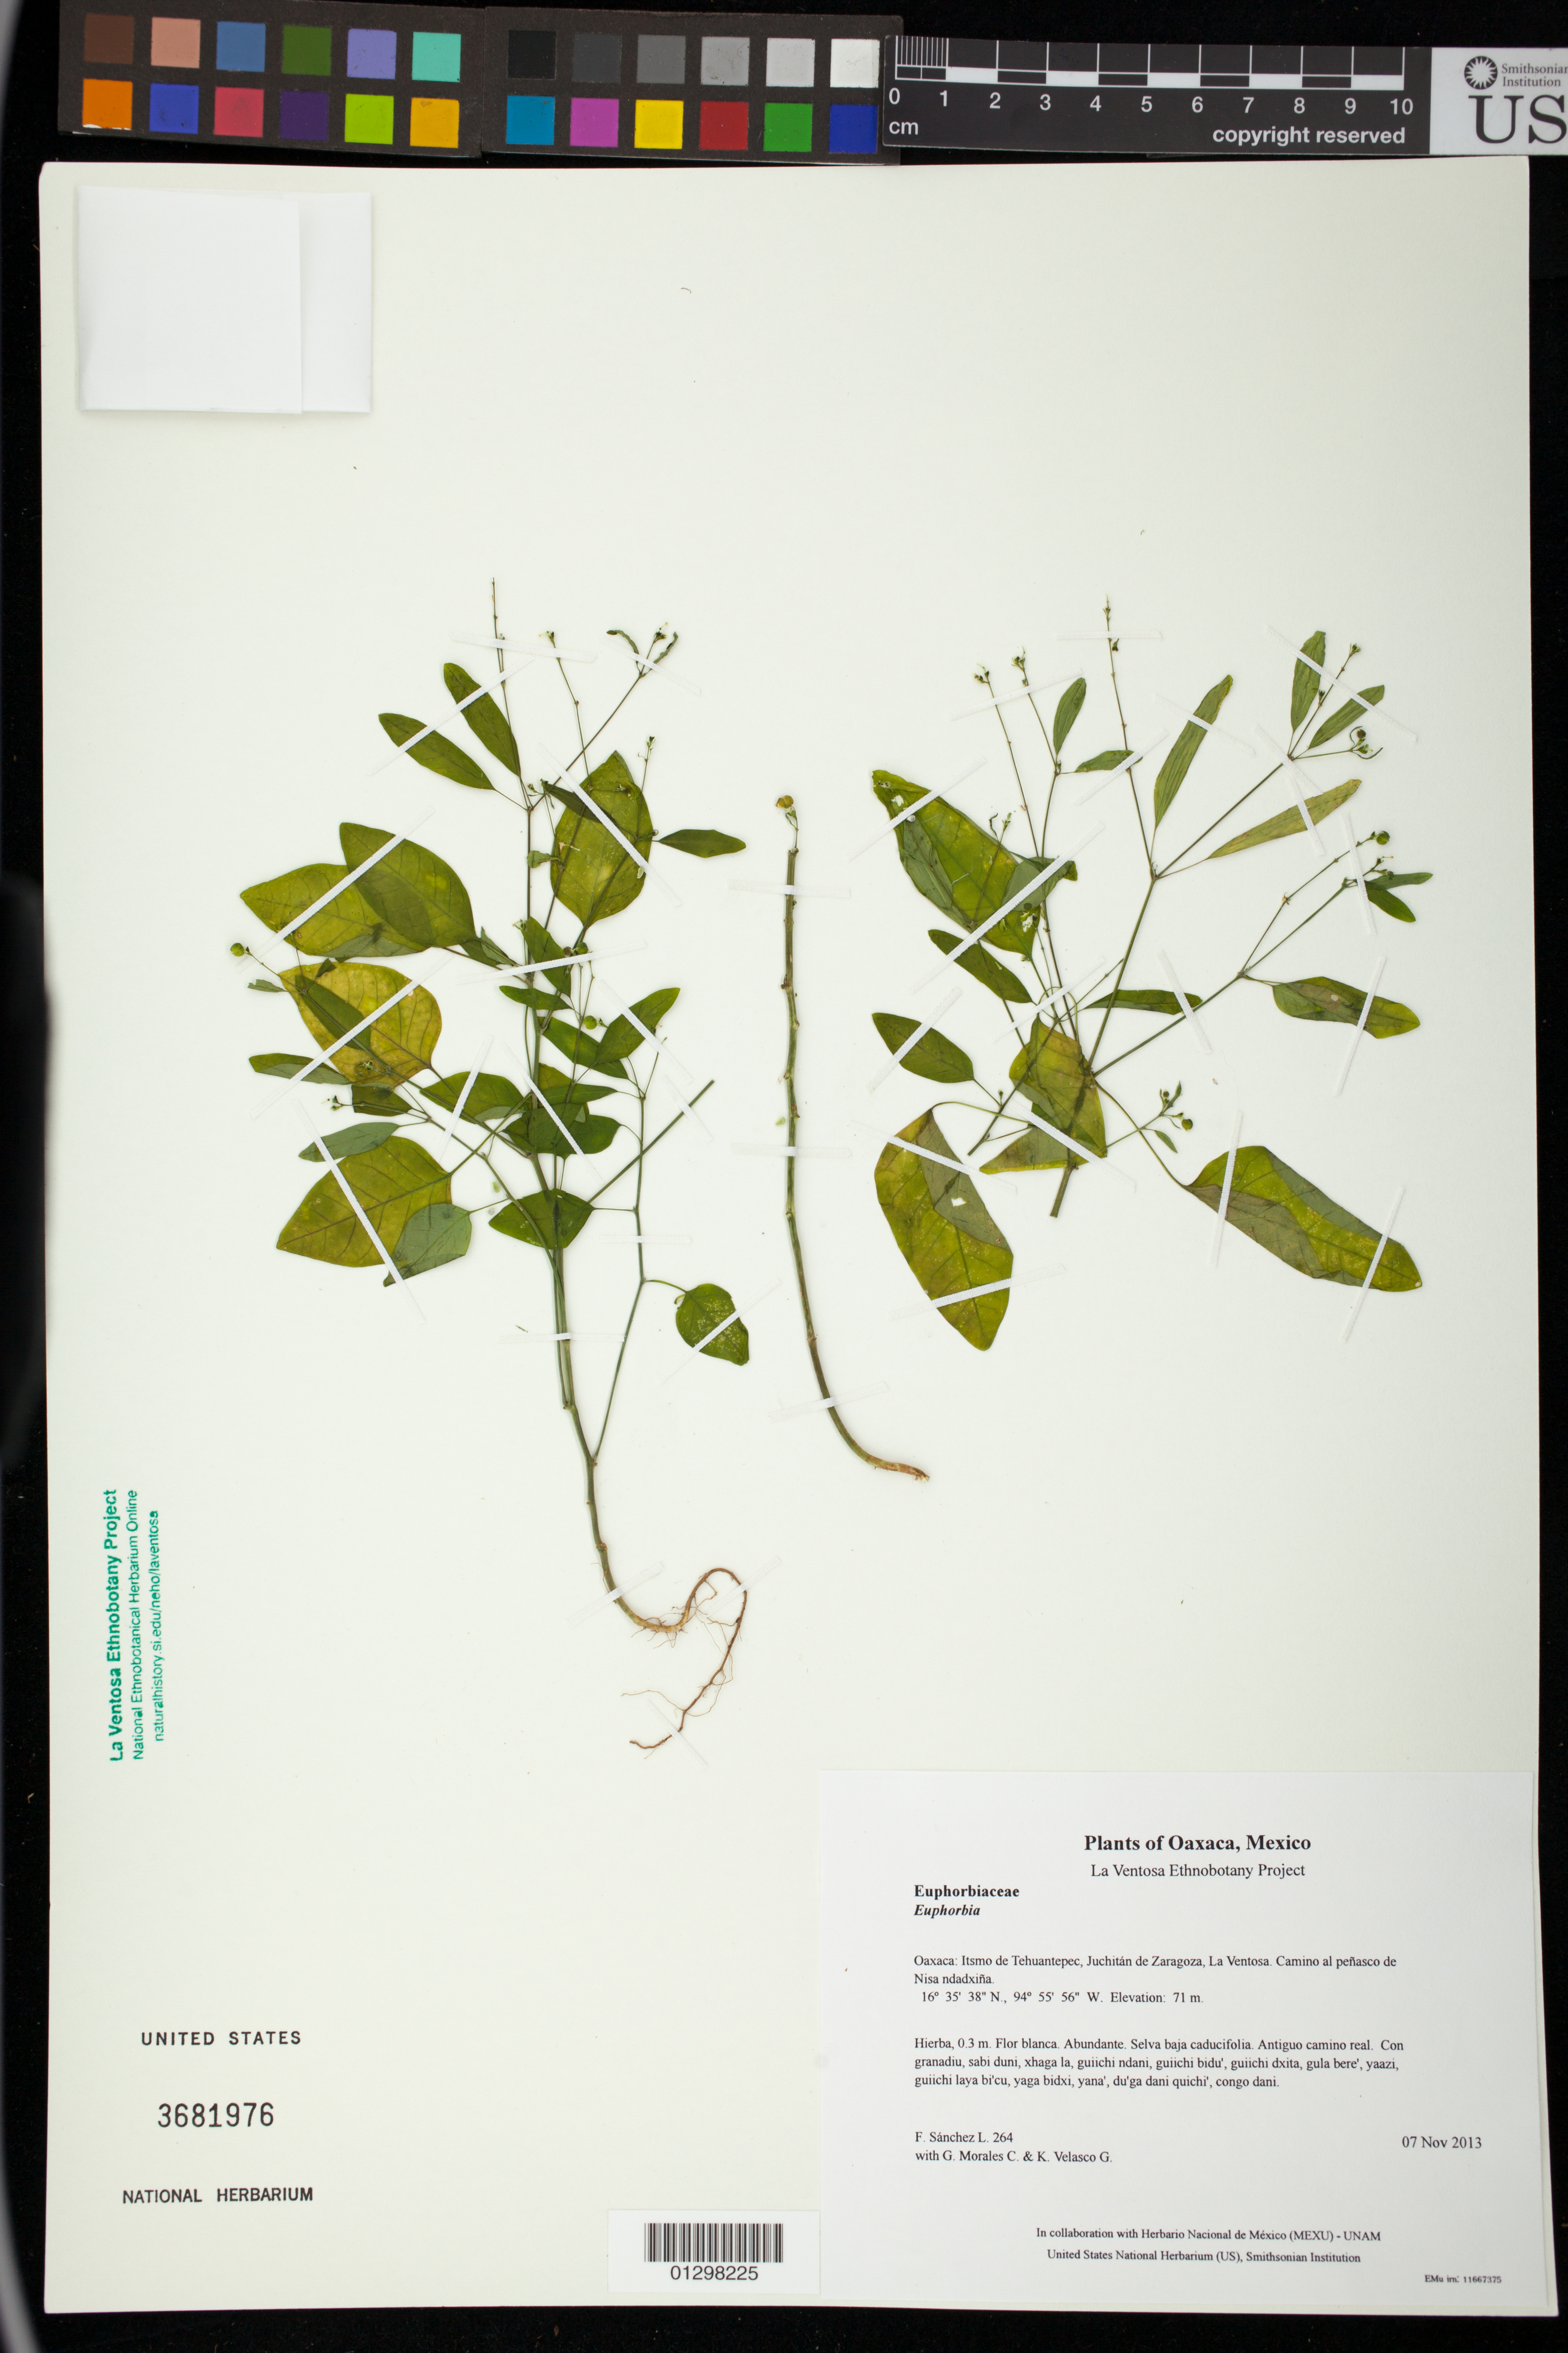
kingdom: Plantae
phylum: Tracheophyta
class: Magnoliopsida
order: Malpighiales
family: Euphorbiaceae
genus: Euphorbia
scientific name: Euphorbia graminea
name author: Jacq.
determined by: Steinmann, Victor W.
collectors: F. Sánchez L., G. Morales C. & K. Velasco G.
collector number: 264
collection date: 2013-11-07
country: Mexico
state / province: Oaxaca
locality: Itsmo de Tehuantepec, Juchitán de Zaragoza, La Ventosa. Camino al peñasco de Nisa ndadxiña.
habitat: Selva baja caducifolia. Antiguo camino real.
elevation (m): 71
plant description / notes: JEBOT, MEXU, SERO, US; Guixi bandaga. 0.3 m. Guie' naquichi'. Stale.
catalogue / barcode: US 3681976